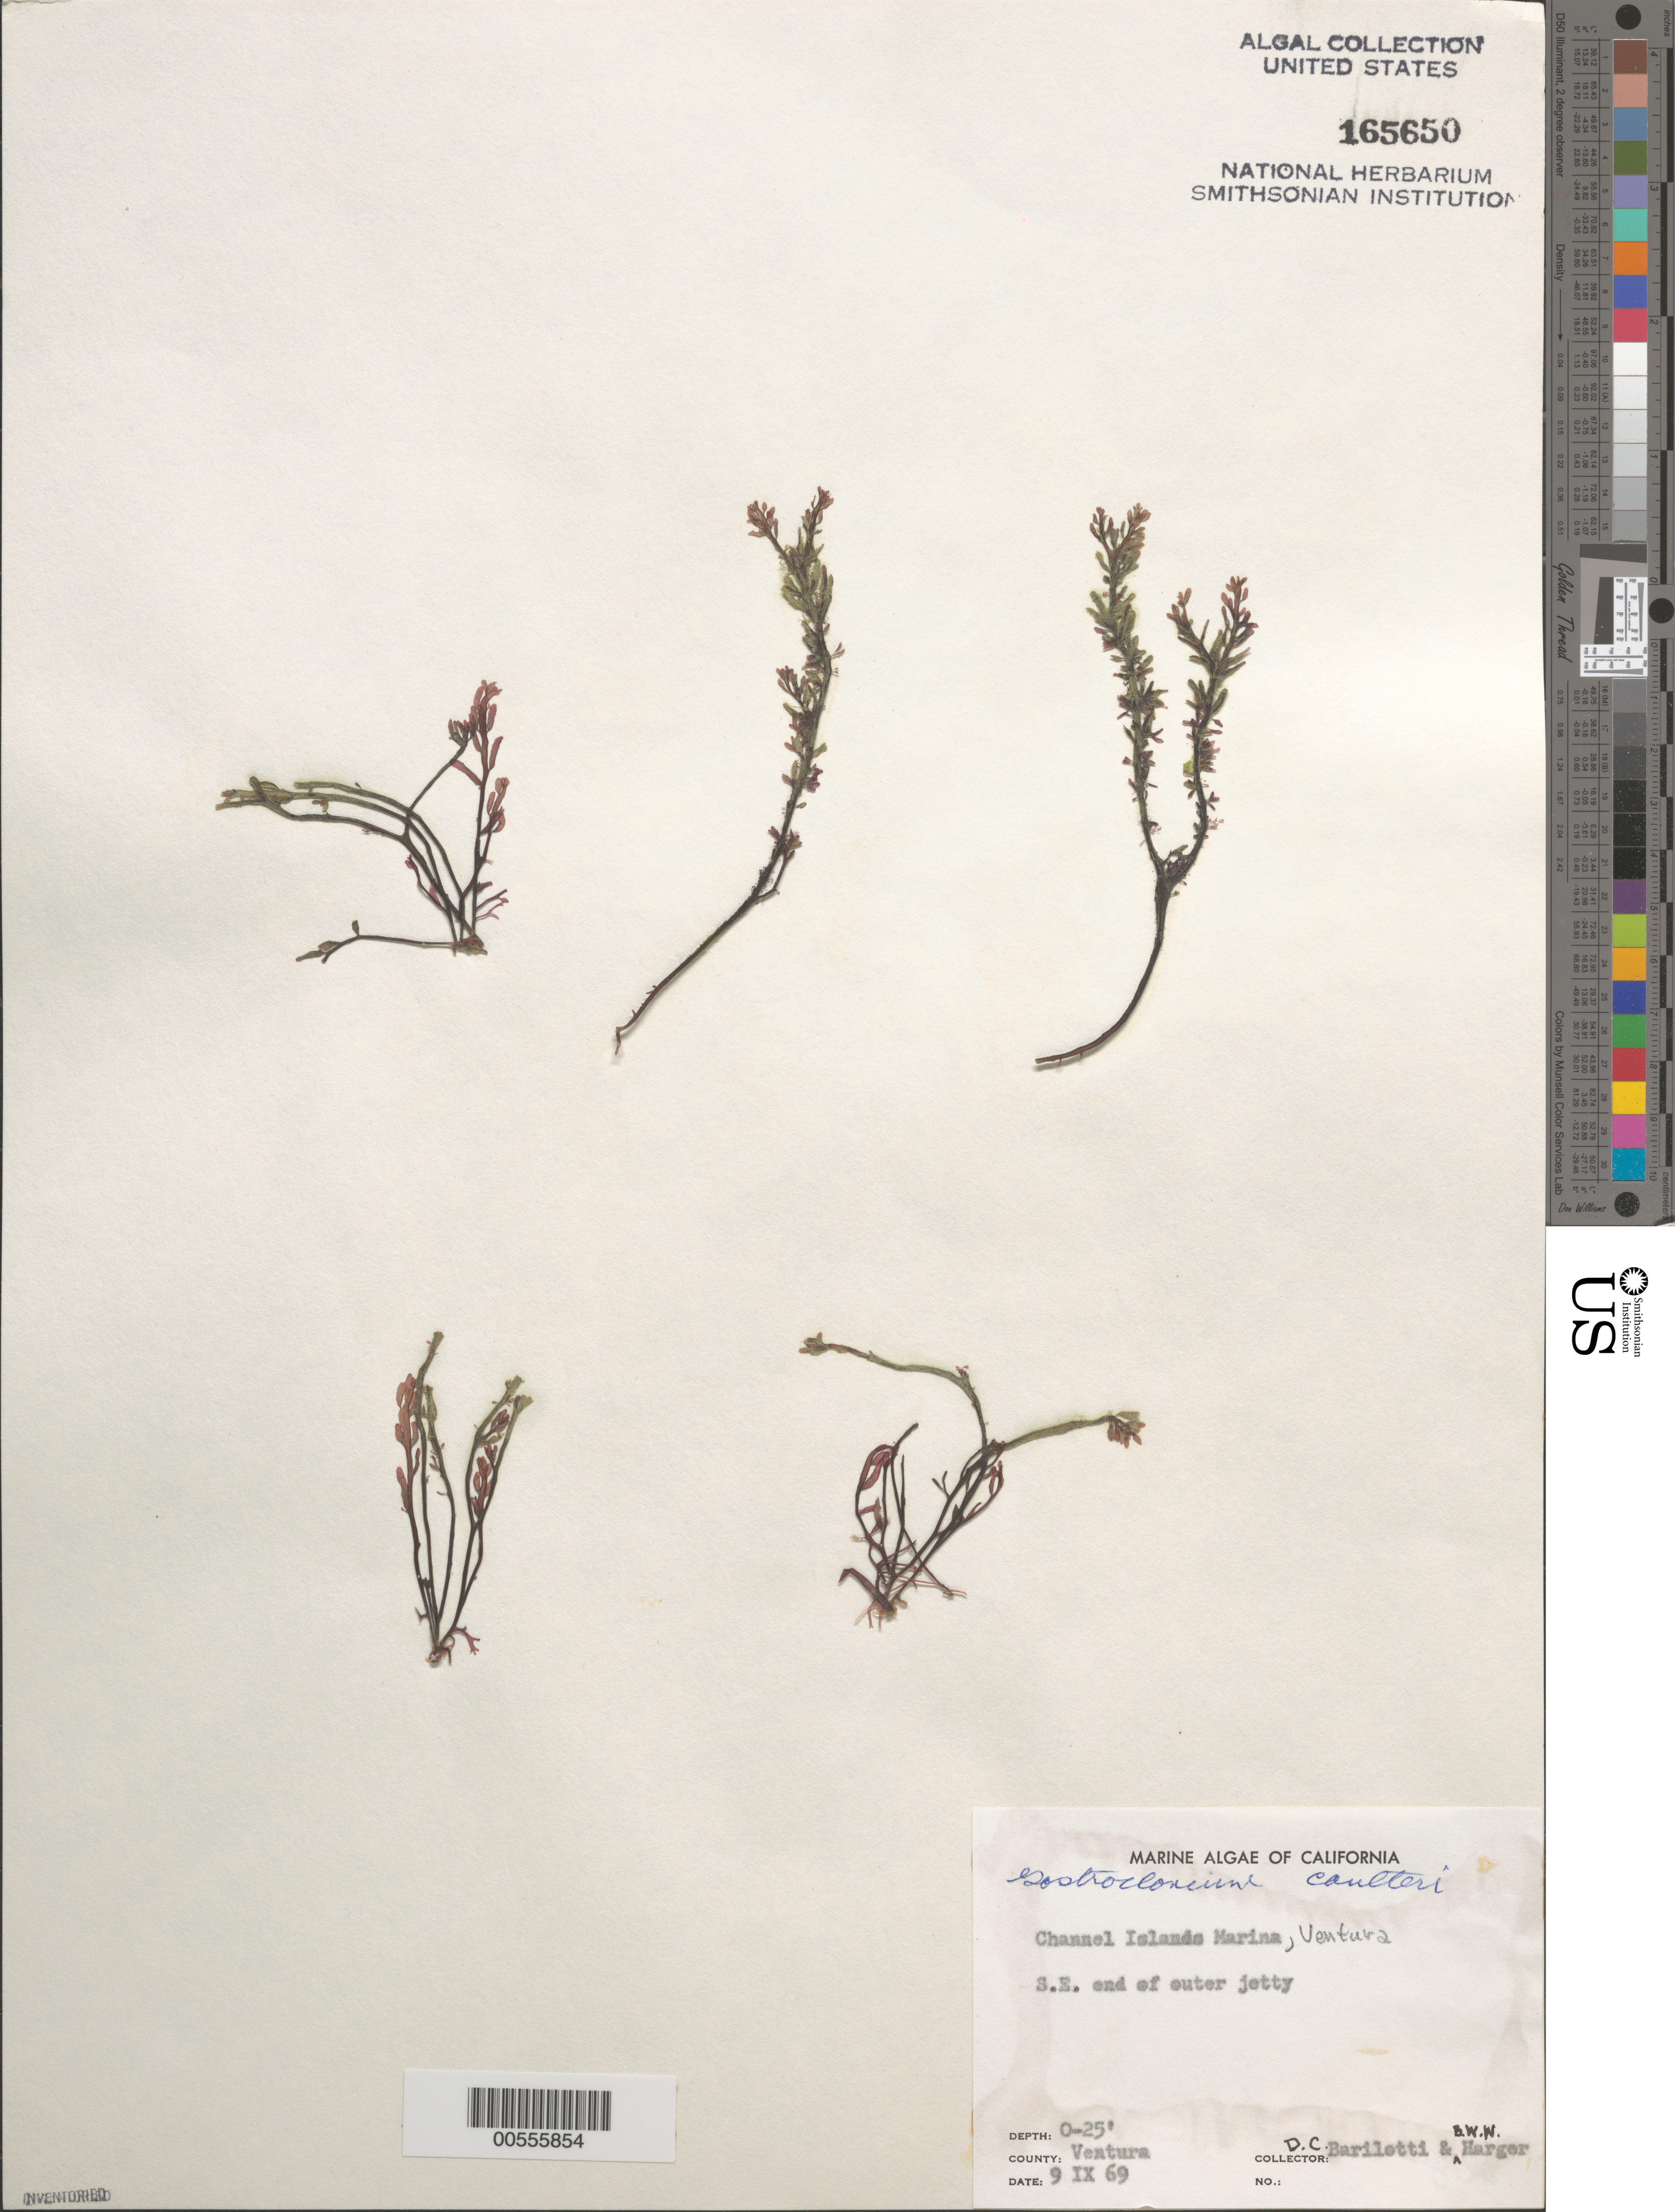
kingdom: Plantae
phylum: Rhodophyta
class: Florideophyceae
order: Rhodymeniales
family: Champiaceae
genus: Neogastroclonium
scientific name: Neogastroclonium subarticulatum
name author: (Turner) L. Le Gall et al.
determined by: Algae name updating Project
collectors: D. C. Barilotti & B. W. Harger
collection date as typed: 09 Sep 1969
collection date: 1969-09-09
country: United States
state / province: California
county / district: Ventura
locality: Channel Islands Marina, Ventura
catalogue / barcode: US 165650